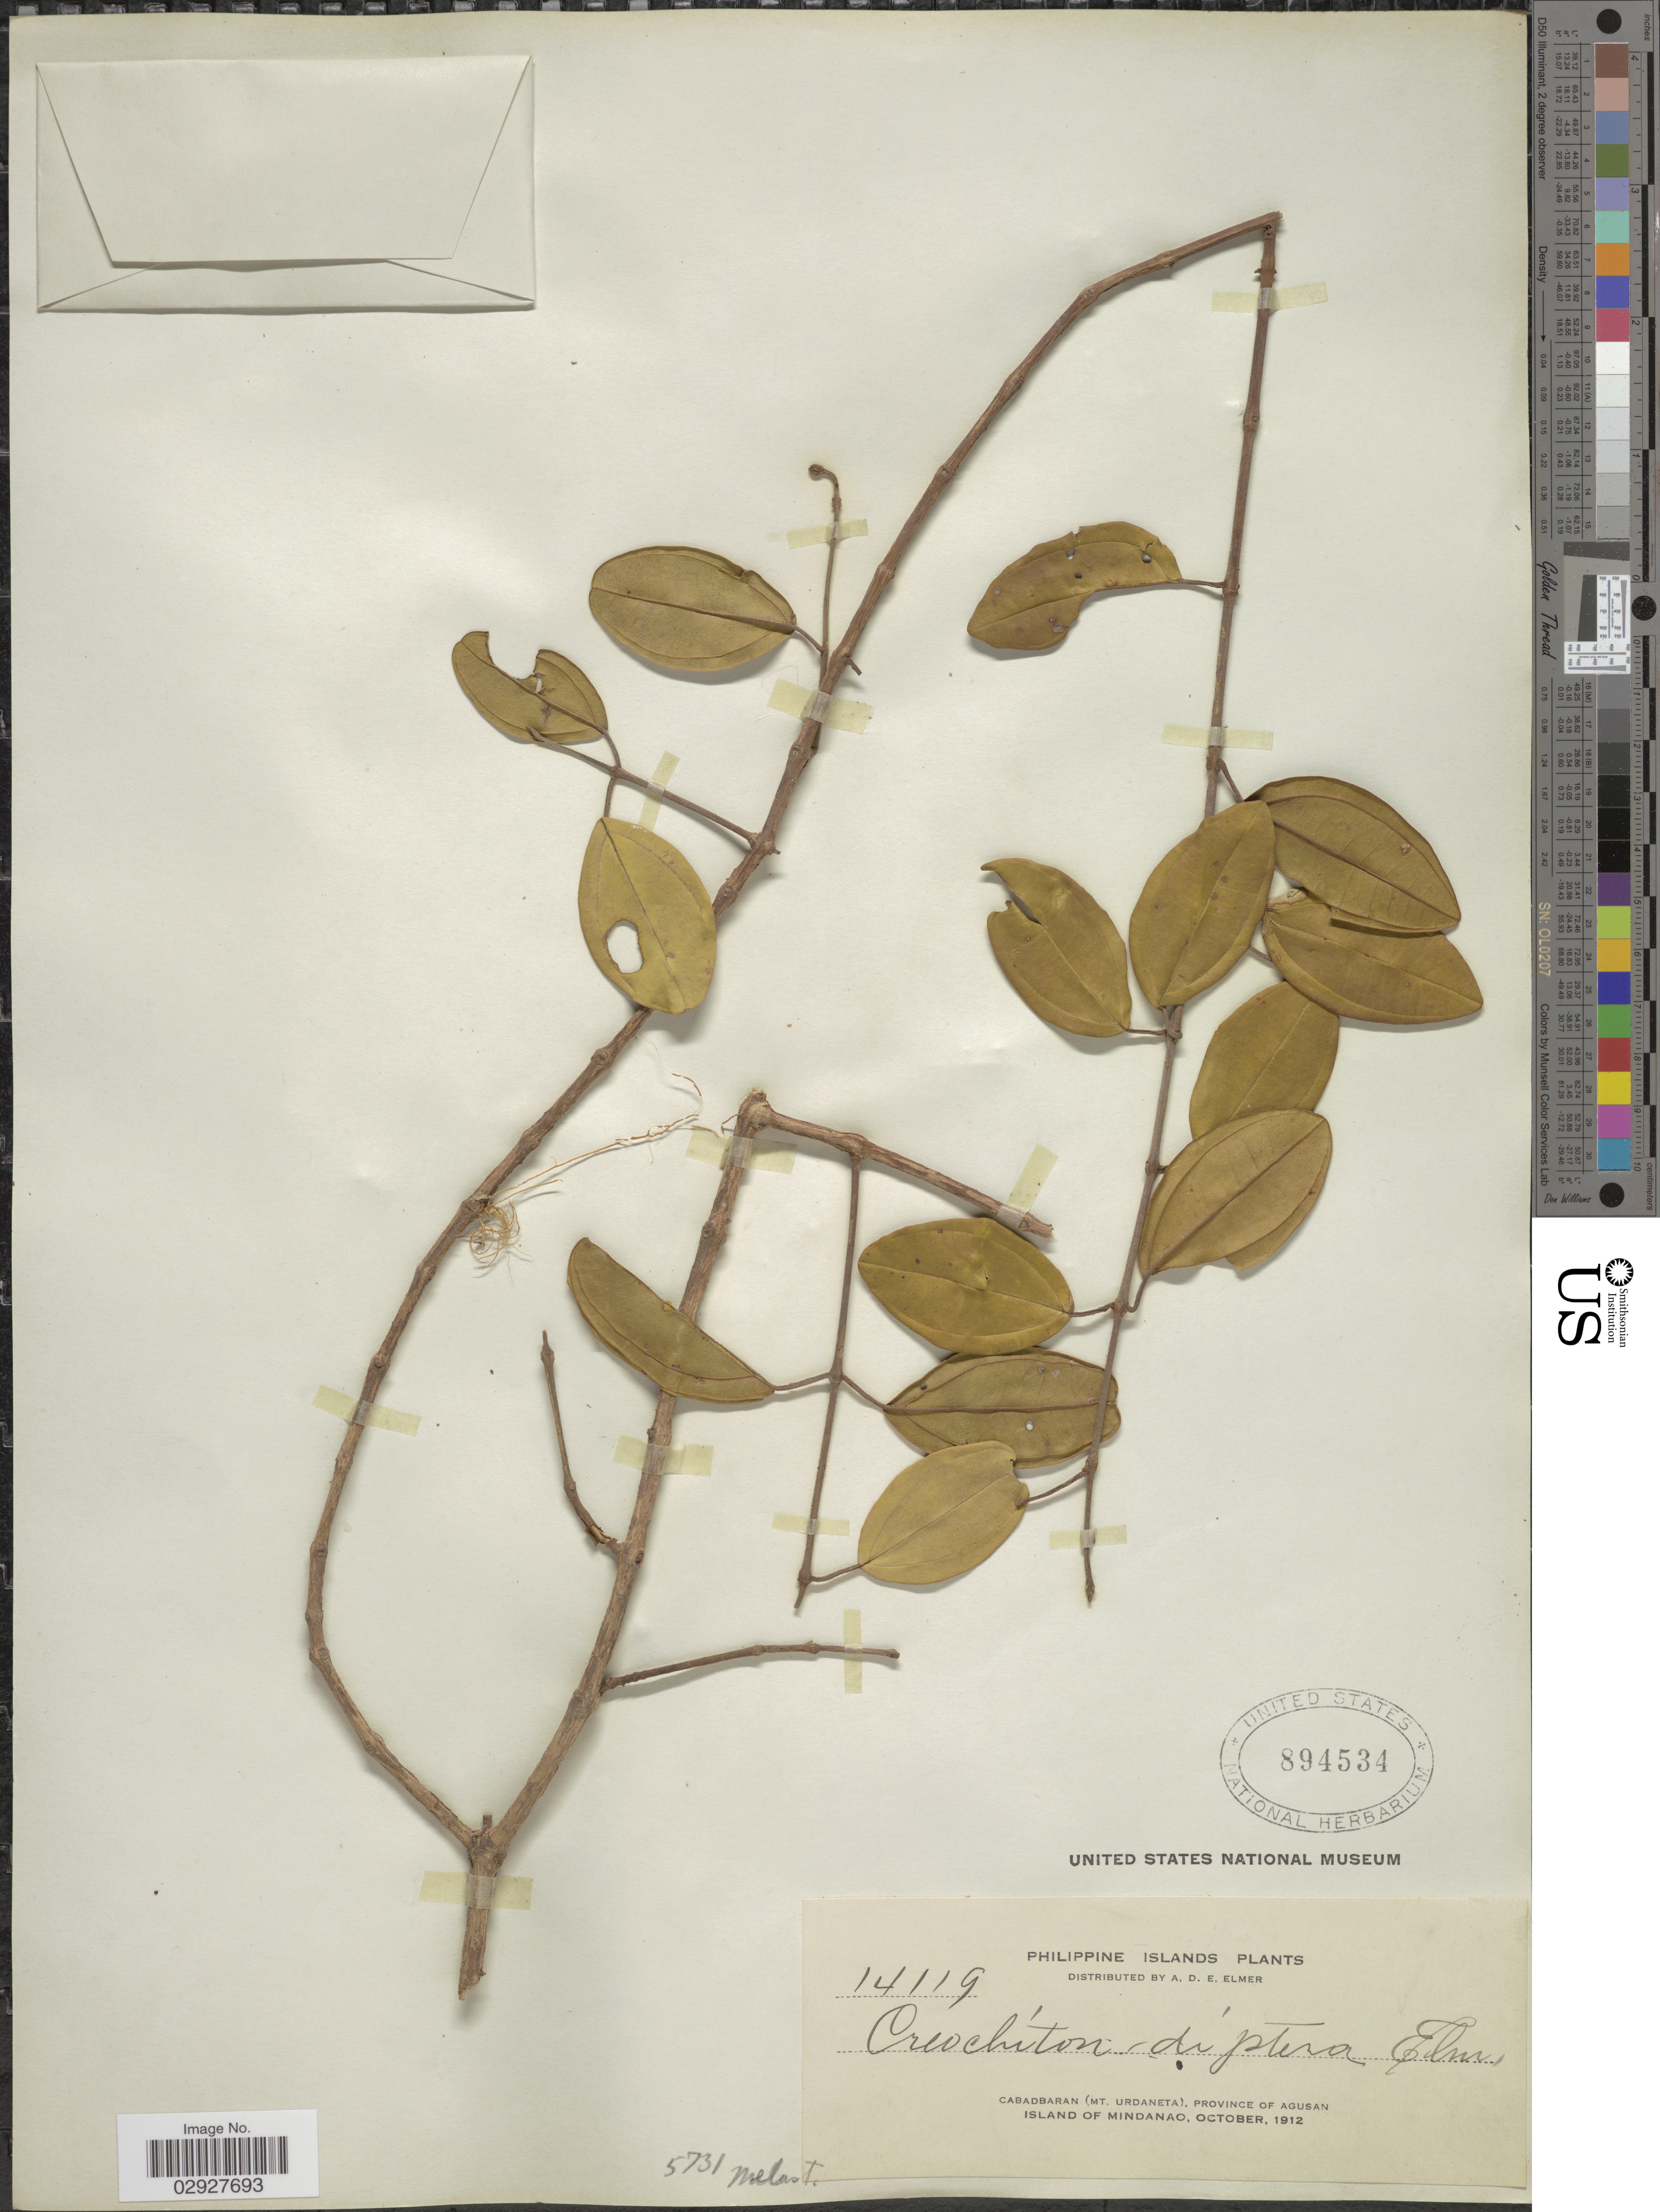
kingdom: Plantae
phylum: Tracheophyta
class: Magnoliopsida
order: Myrtales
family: Melastomataceae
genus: Creochiton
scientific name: Creochiton diptera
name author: Elmer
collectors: A. D. E. Elmer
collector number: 14119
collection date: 1912-10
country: Philippines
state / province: Caraga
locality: Cabadbaran (Mt. Urdaneta), Province of Agusan, Island of Mindanao.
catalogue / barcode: US 894534